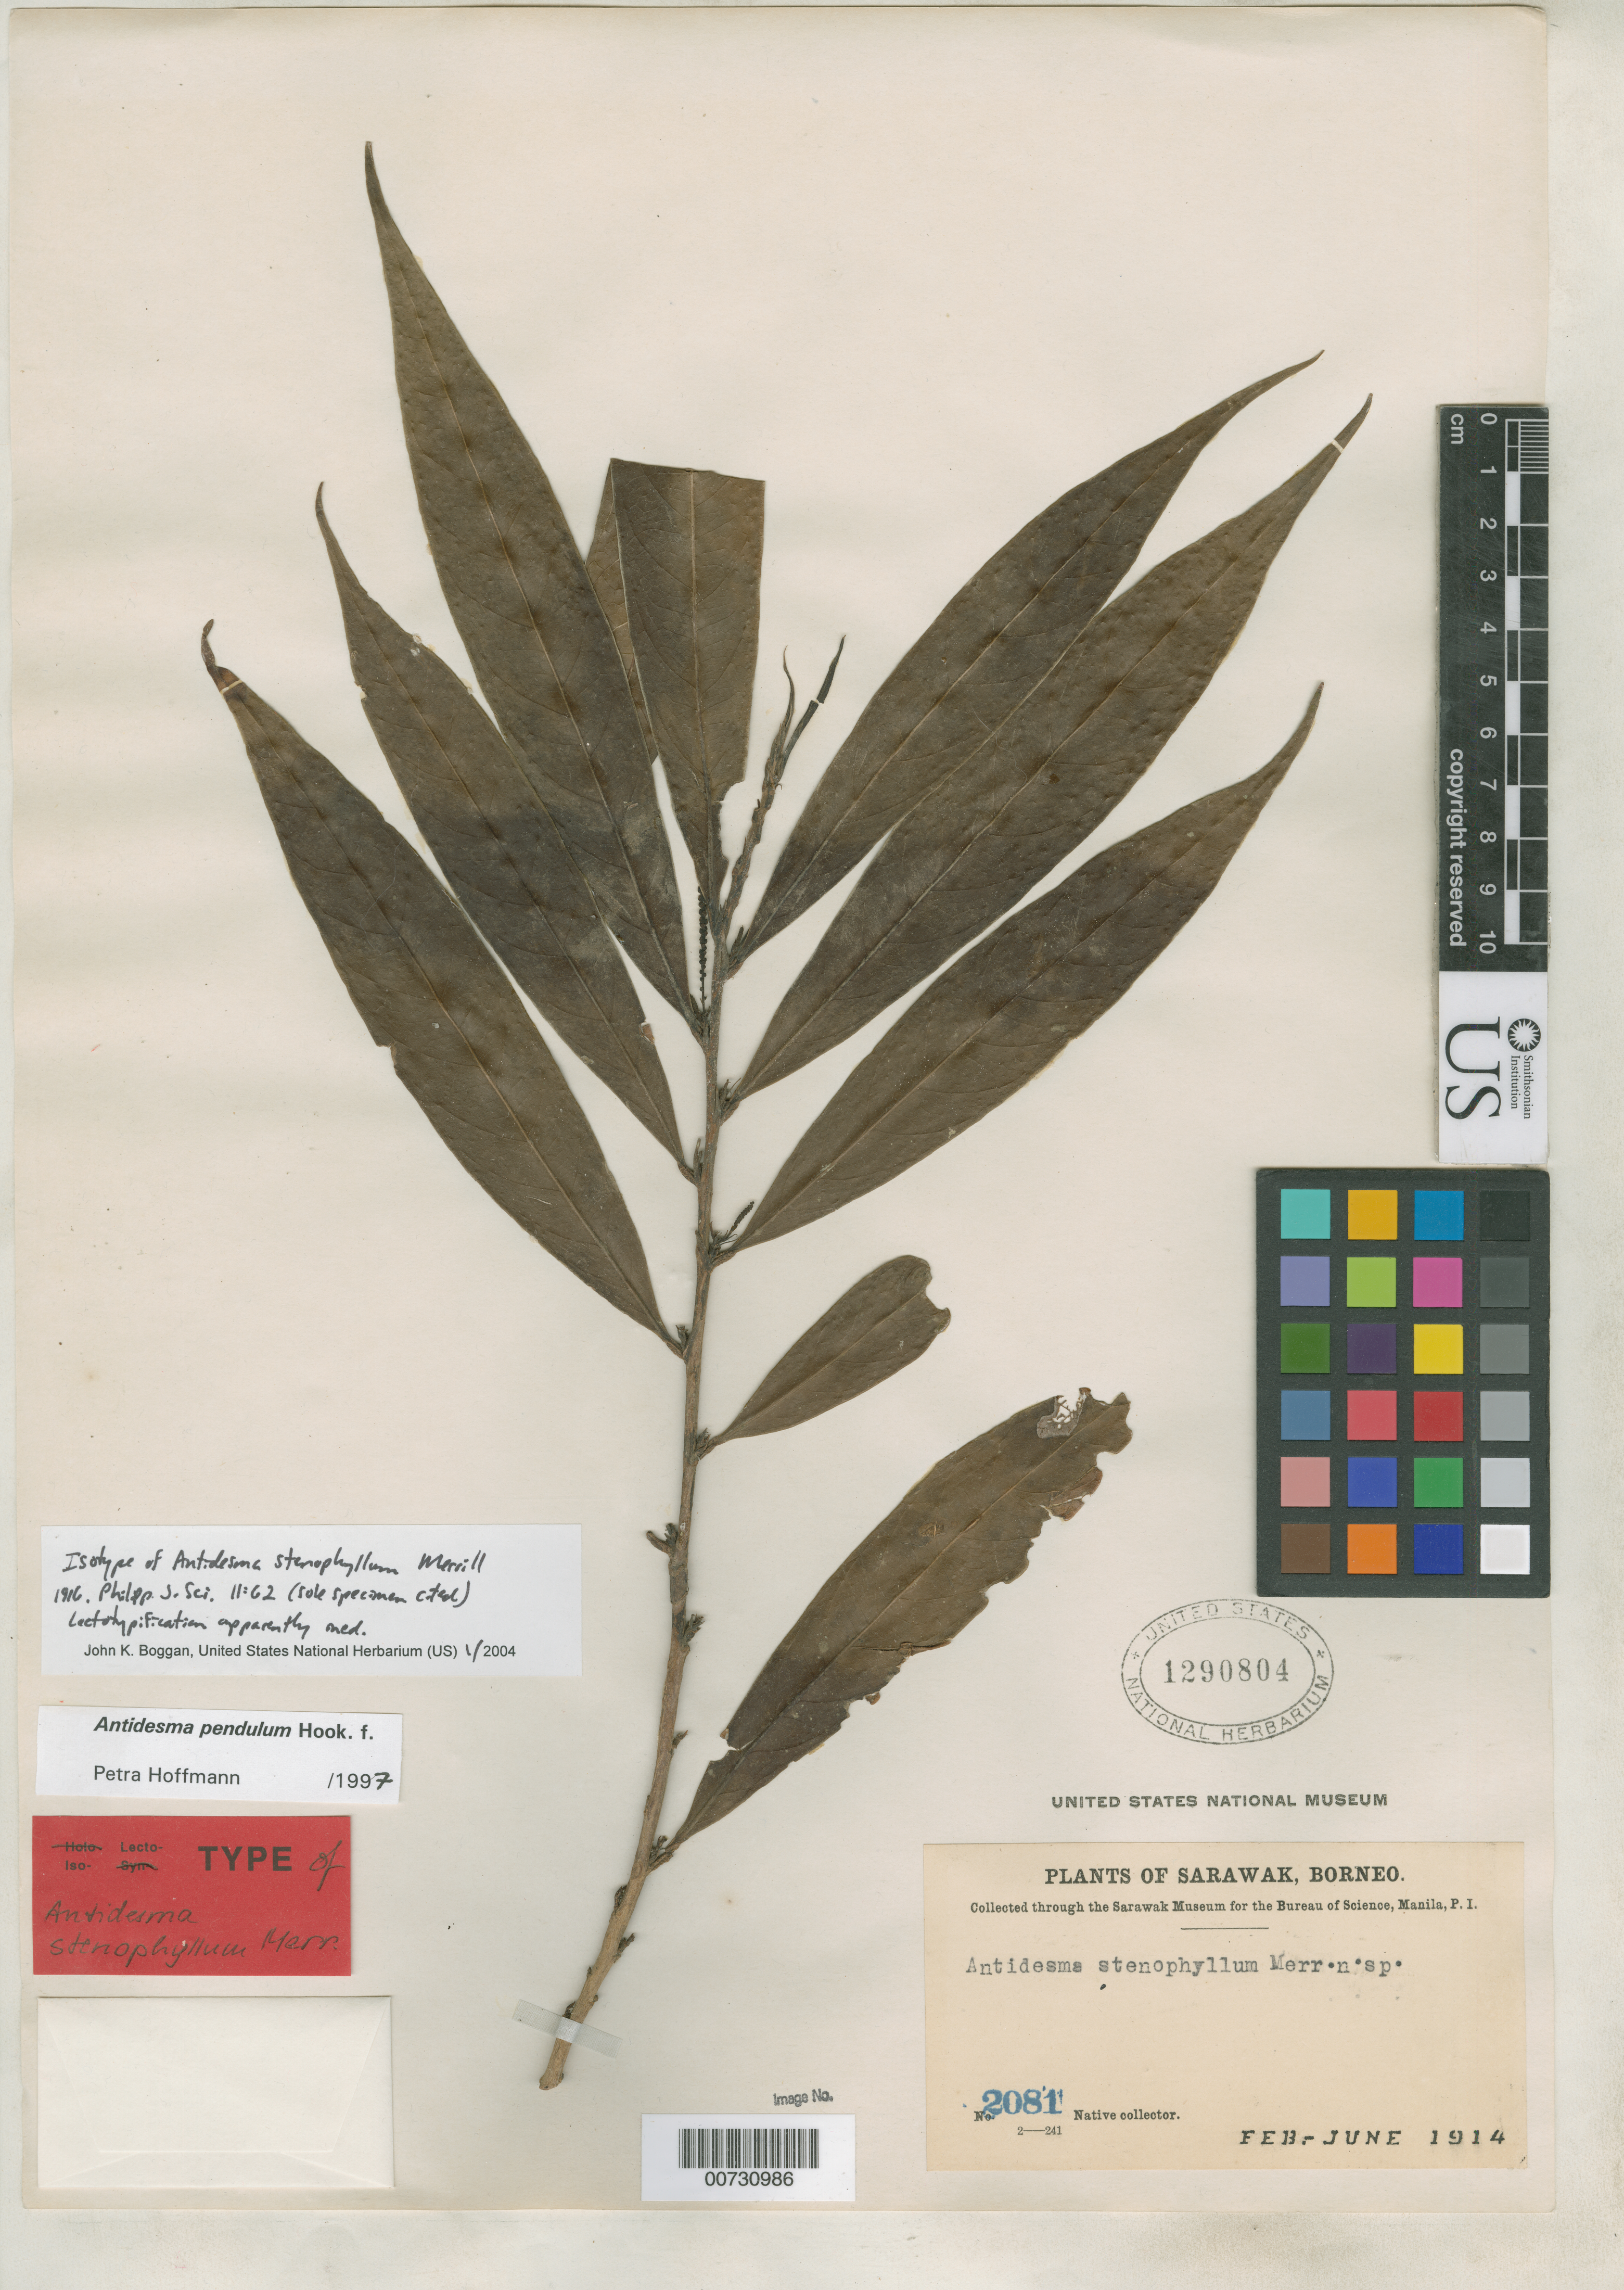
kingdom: Plantae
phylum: Tracheophyta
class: Magnoliopsida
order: Malpighiales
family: Phyllanthaceae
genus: Antidesma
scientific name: Antidesma stenophyllum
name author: Merr.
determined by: Hoffmann, P.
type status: Isotype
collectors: Native collector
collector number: Bur. Sci. 2081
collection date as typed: Feb 1914 to Jun 1914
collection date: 1914-02/1914-06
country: Malaysia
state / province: Sabah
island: Borneo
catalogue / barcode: US 1290804